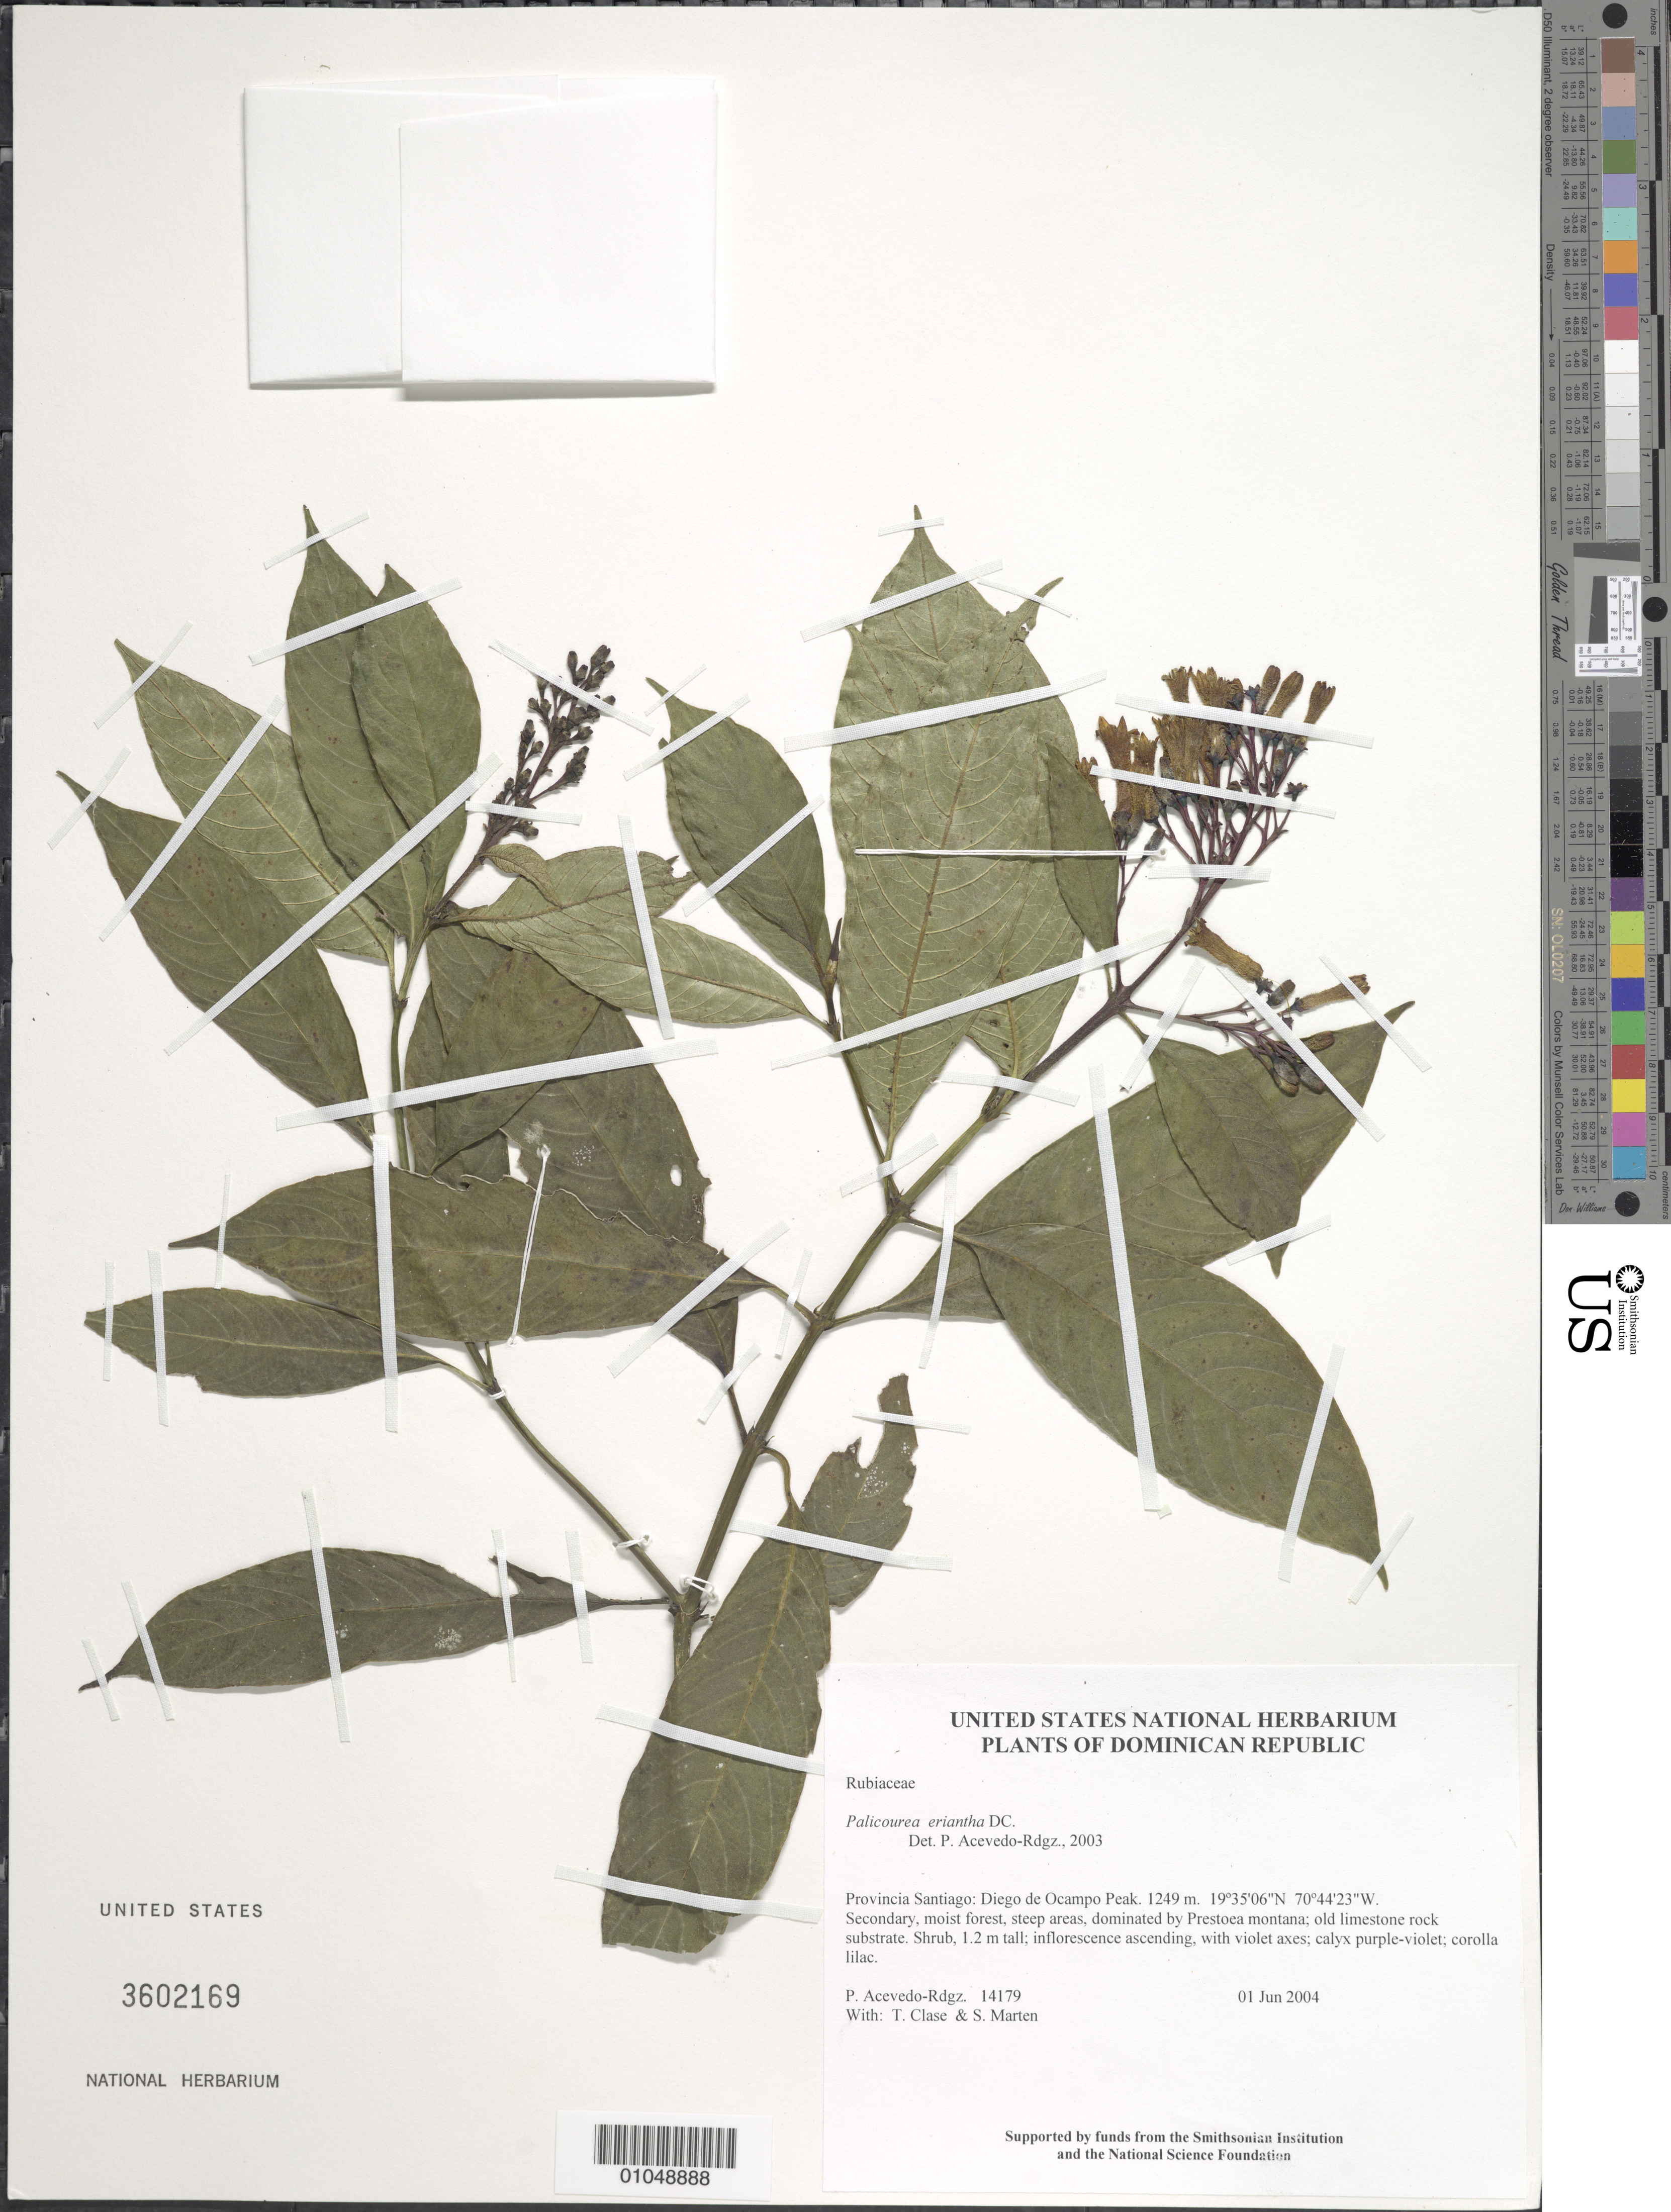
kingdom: Plantae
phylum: Tracheophyta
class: Magnoliopsida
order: Gentianales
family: Rubiaceae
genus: Palicourea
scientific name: Palicourea eriantha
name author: DC.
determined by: Acevedo-Rodríguez, P., (BOT), Smithsonian Institution - National Museum of Natural History (UNITED STATES)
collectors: P. Acevedo-Rodr., T. Clase & S. Marten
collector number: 14179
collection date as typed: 01 Jun 2004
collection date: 2004-06-01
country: Dominican Republic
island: Hispaniola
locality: Provincia Santiago: Diego de Ocampo Peak.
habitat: Secondary, moist forest, steep areas, dominated by Prestoea montana; old limestone rock substrate.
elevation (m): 1249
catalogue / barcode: US 3602169